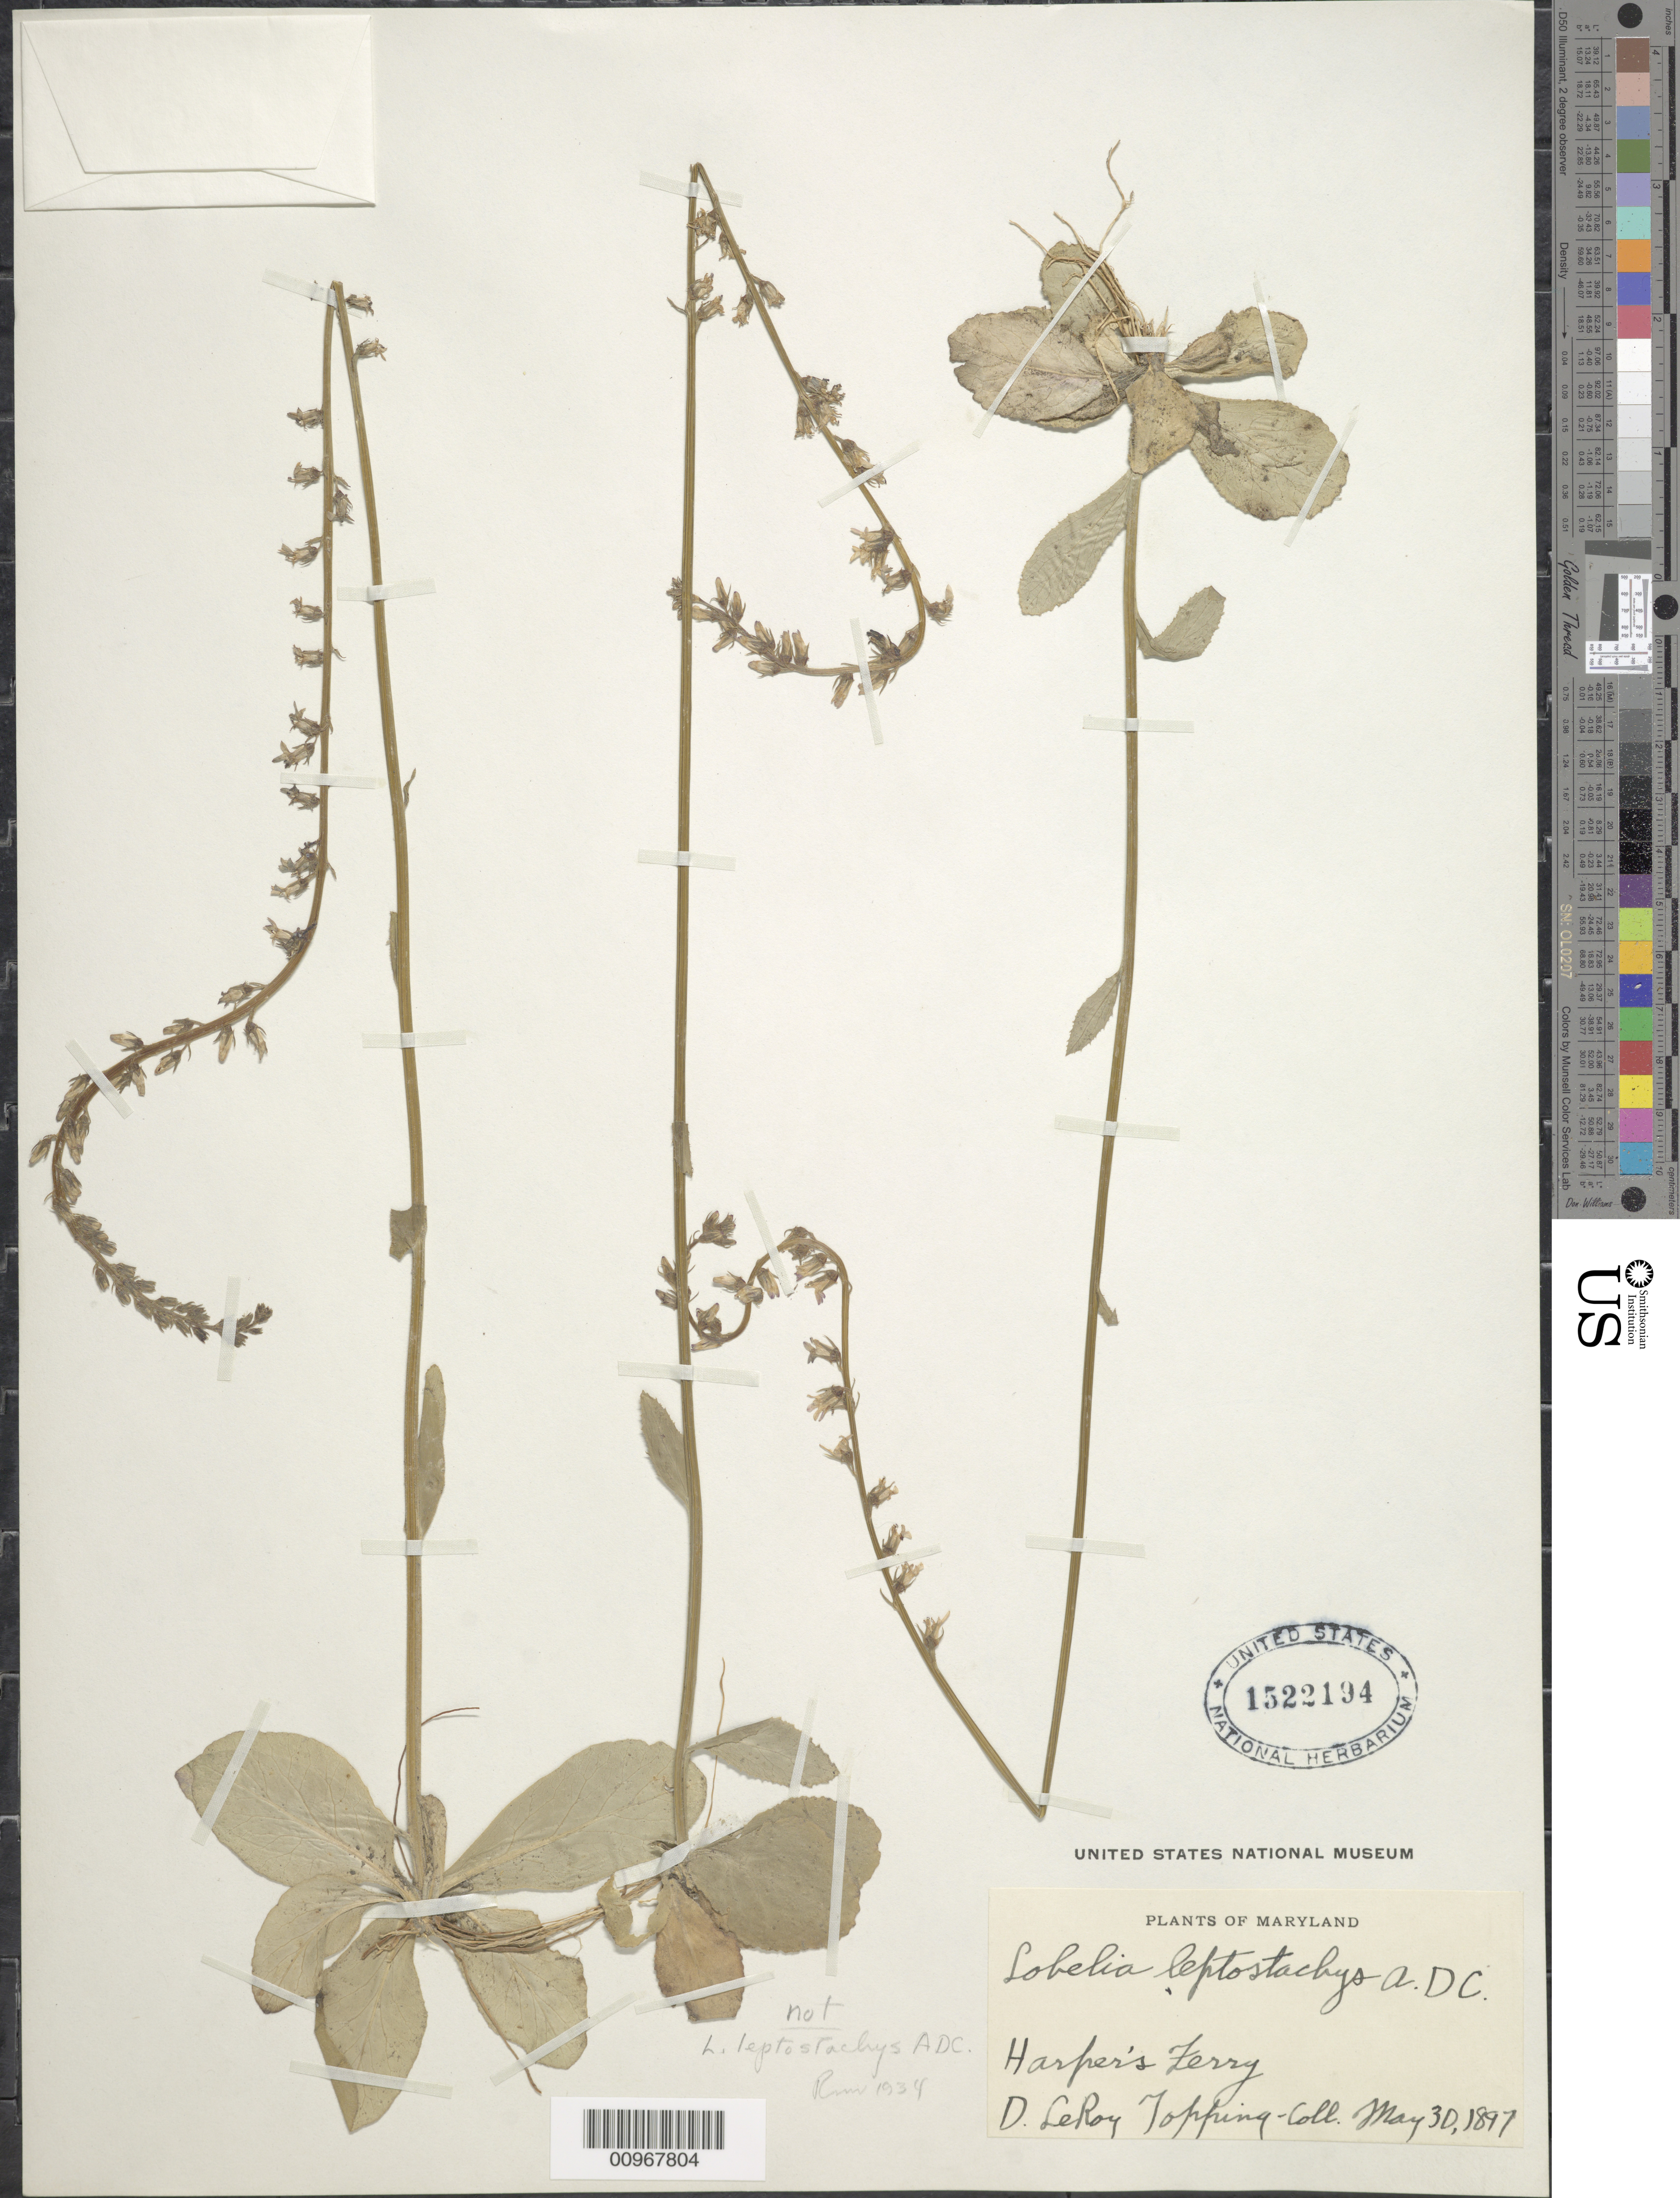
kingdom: Plantae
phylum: Tracheophyta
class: Magnoliopsida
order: Asterales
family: Campanulaceae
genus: Lobelia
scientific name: Lobelia leptostachys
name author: A. DC.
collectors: D. L. Topping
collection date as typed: May 30, 1897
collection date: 1897-05-30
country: United States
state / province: Maryland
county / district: Washington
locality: Harper's Ferry.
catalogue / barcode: US 1522194